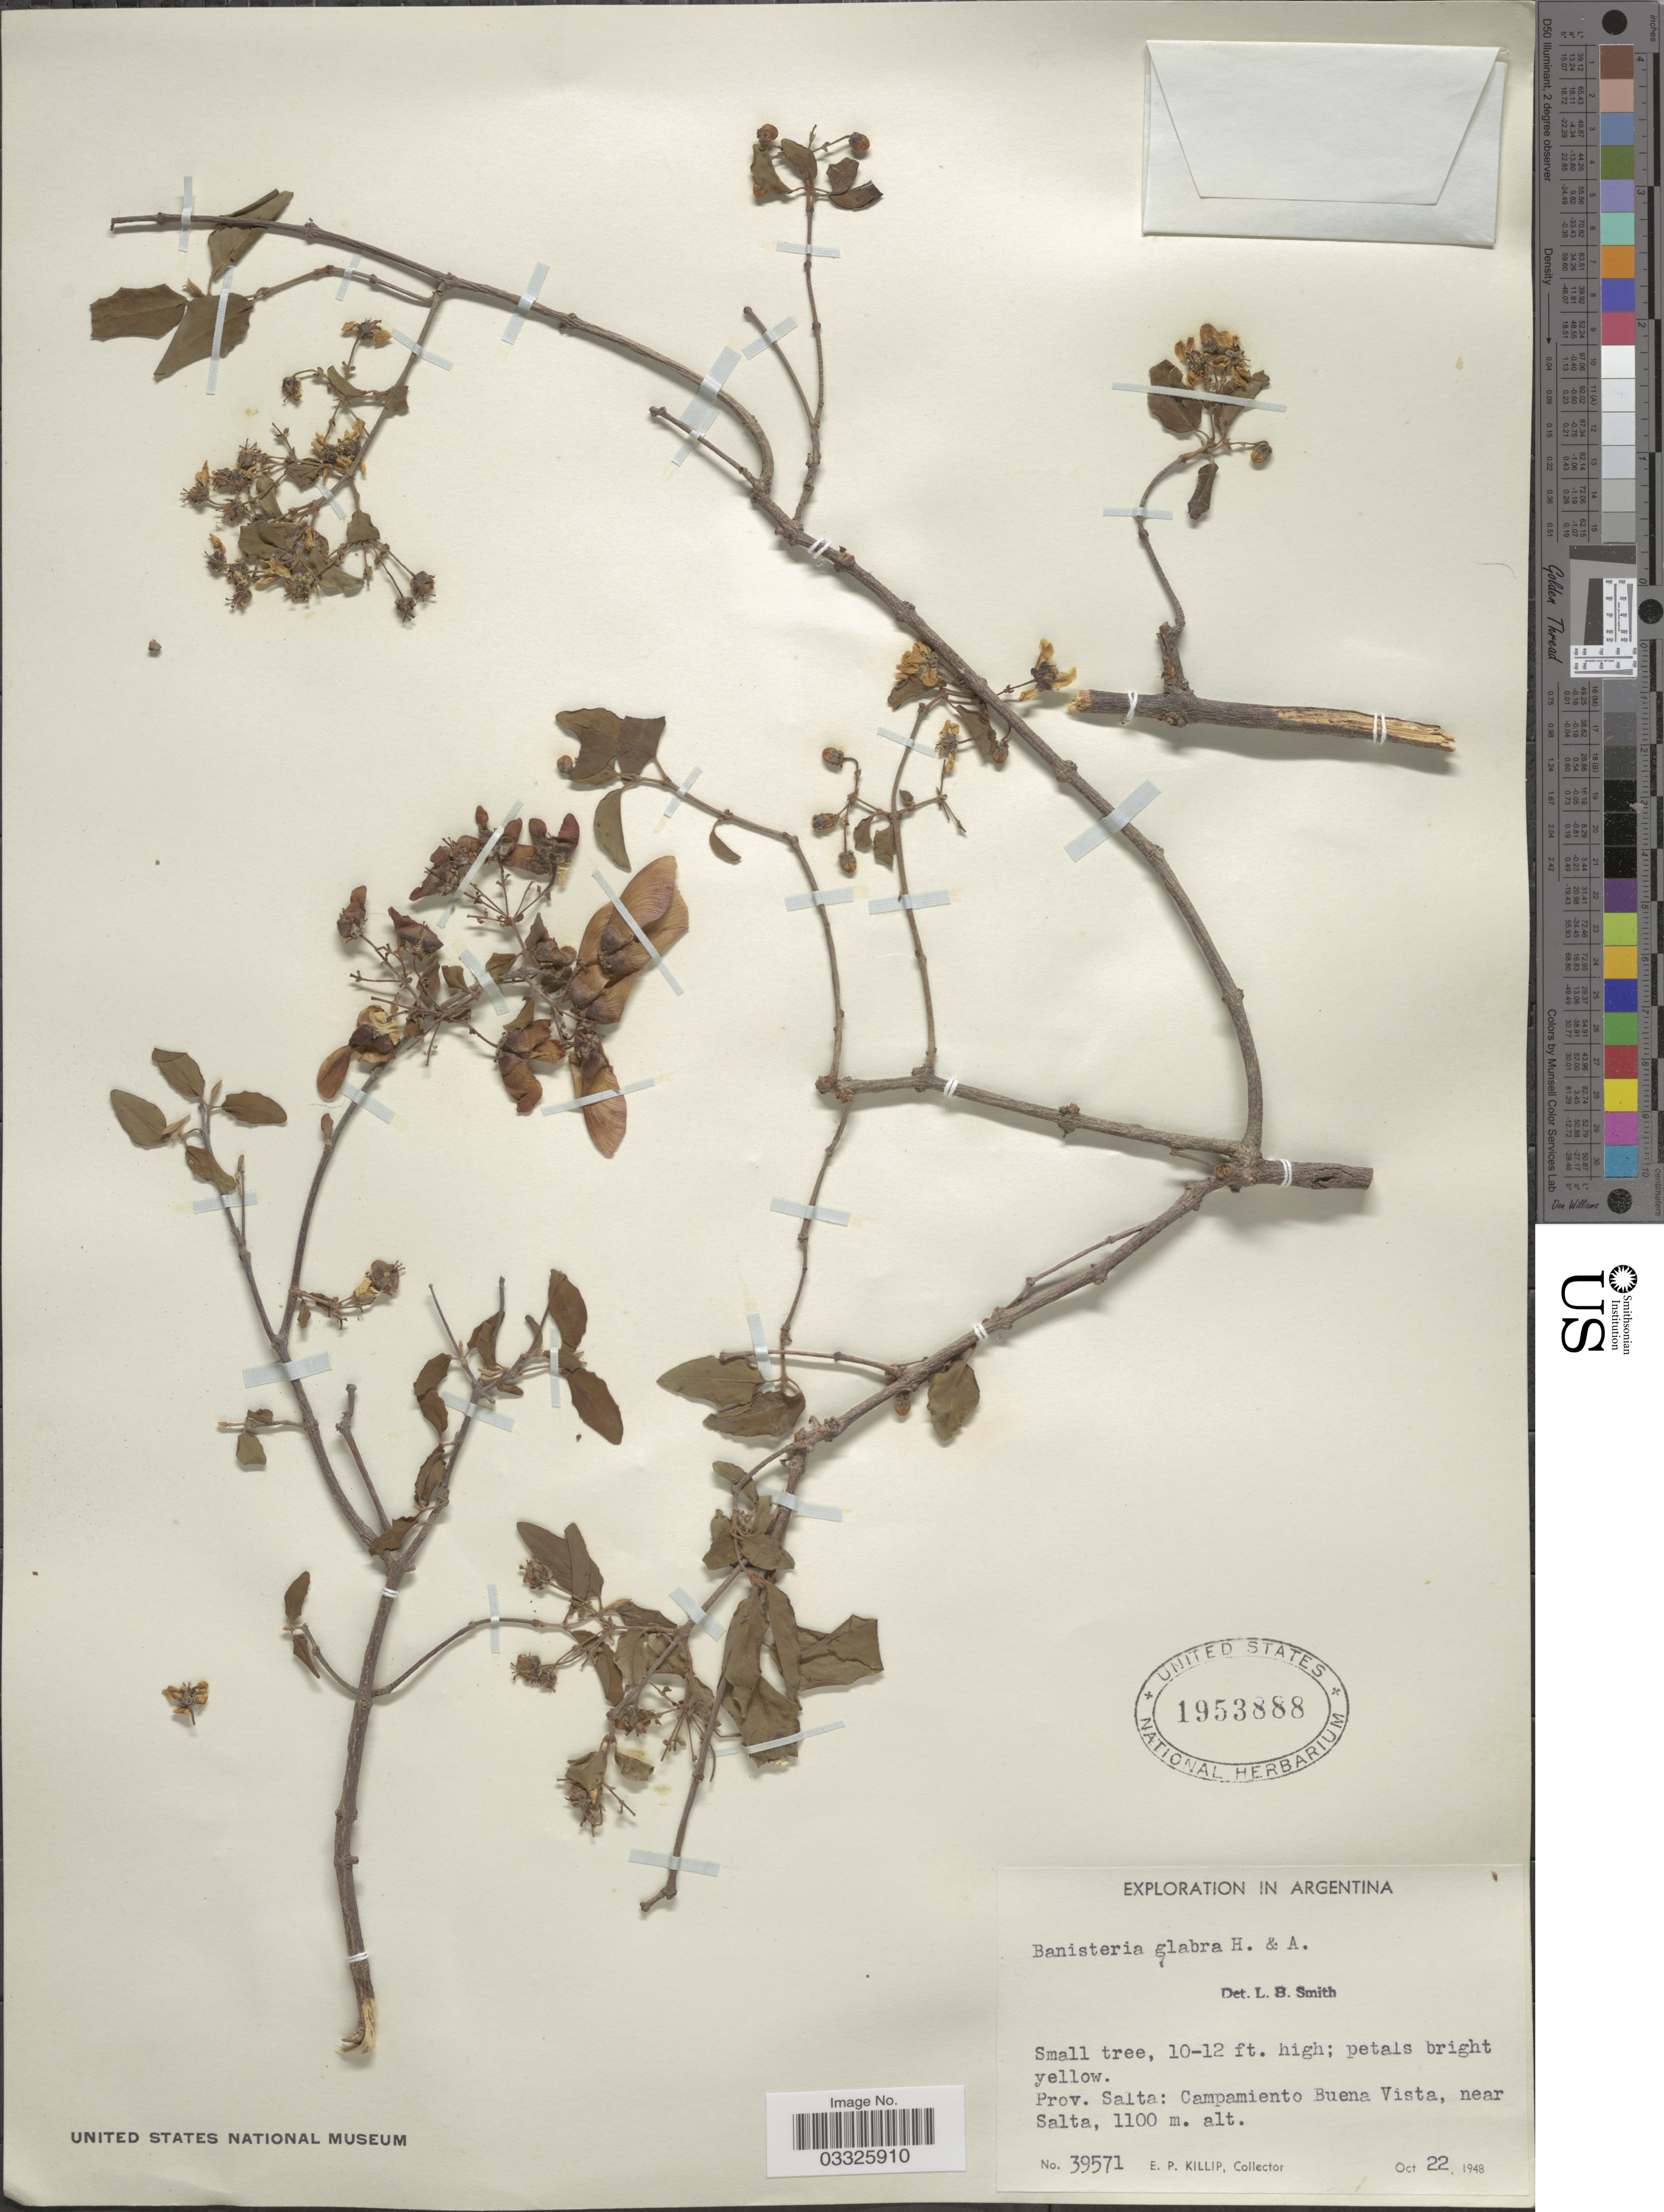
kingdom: Plantae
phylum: Tracheophyta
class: Magnoliopsida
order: Malpighiales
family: Malpighiaceae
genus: Heteropterys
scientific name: Heteropterys glabra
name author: Hook. & Arn.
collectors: E. P. Killip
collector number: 39571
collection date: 1948-10-22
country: Argentina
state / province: Salta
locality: Campamiento Buena Vista, near Salta.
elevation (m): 1100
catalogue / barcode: US 1953888